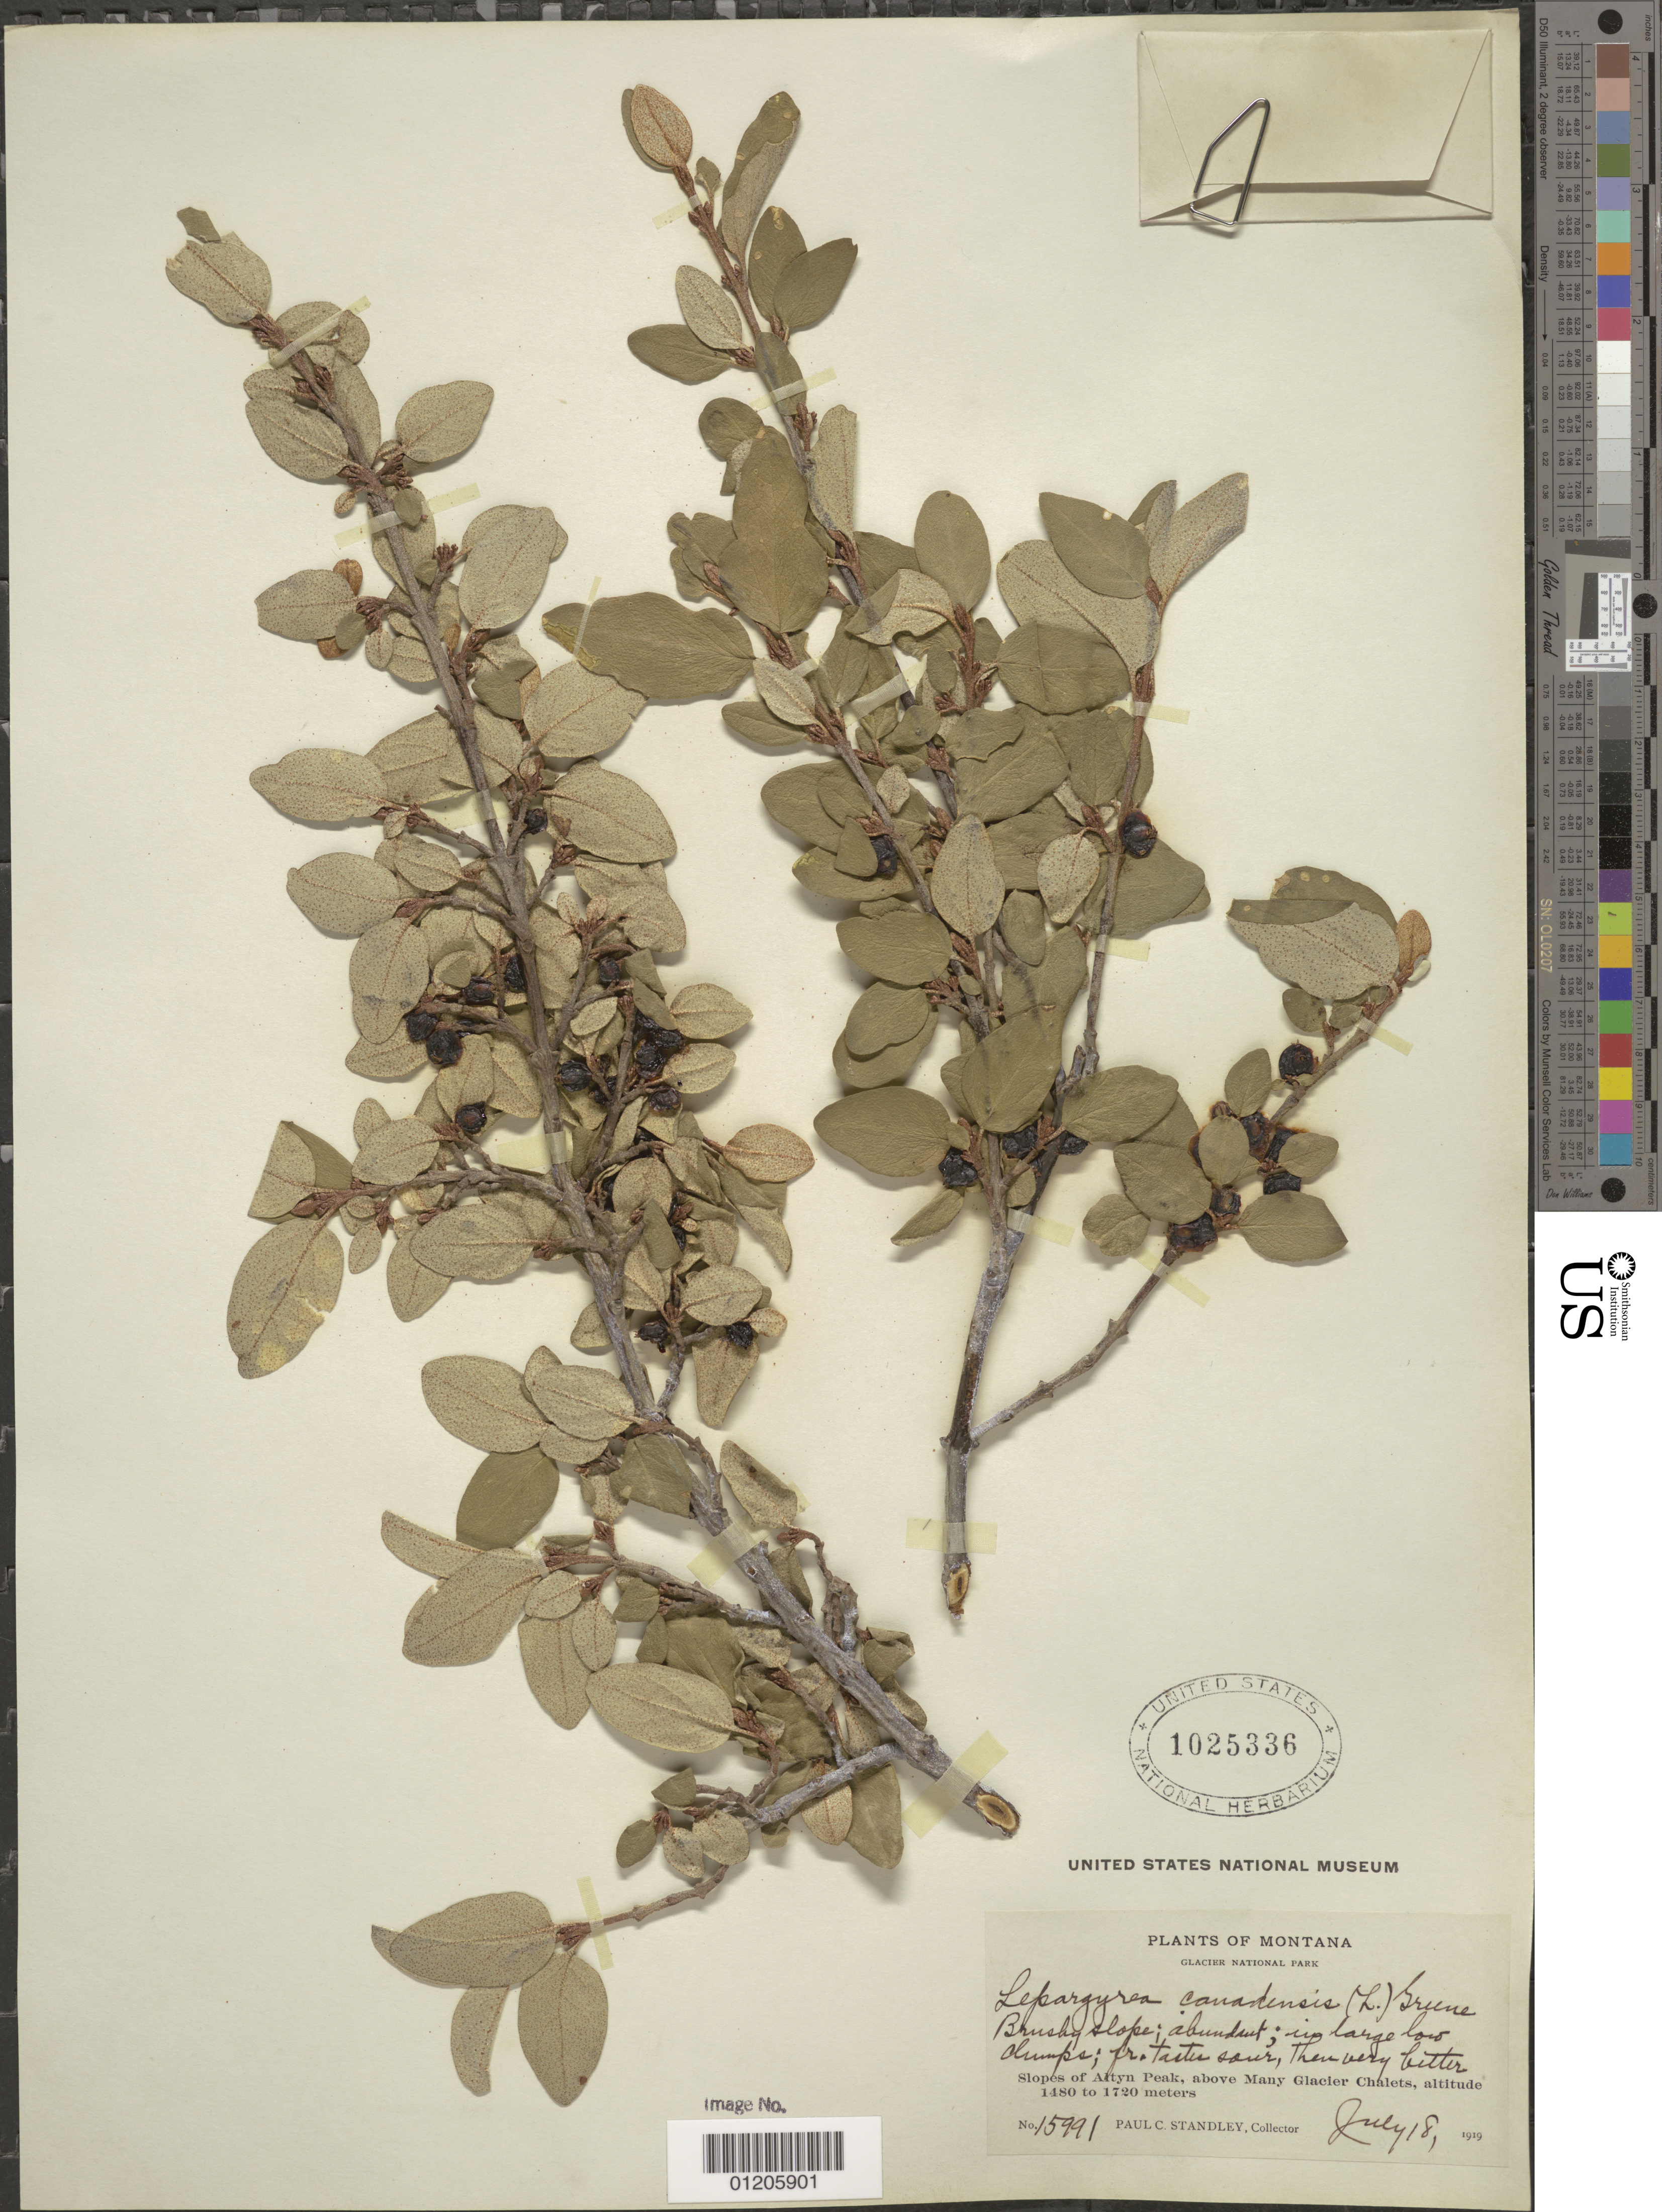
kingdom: Plantae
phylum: Tracheophyta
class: Magnoliopsida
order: Rosales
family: Elaeagnaceae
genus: Shepherdia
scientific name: Shepherdia canadensis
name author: (L.) Nutt.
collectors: P. C. Standley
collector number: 15991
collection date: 1919-07-18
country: United States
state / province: Montana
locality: Slopes of Altyn Peak, above Many Glacier Chalets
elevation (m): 1480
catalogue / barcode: US 1025336